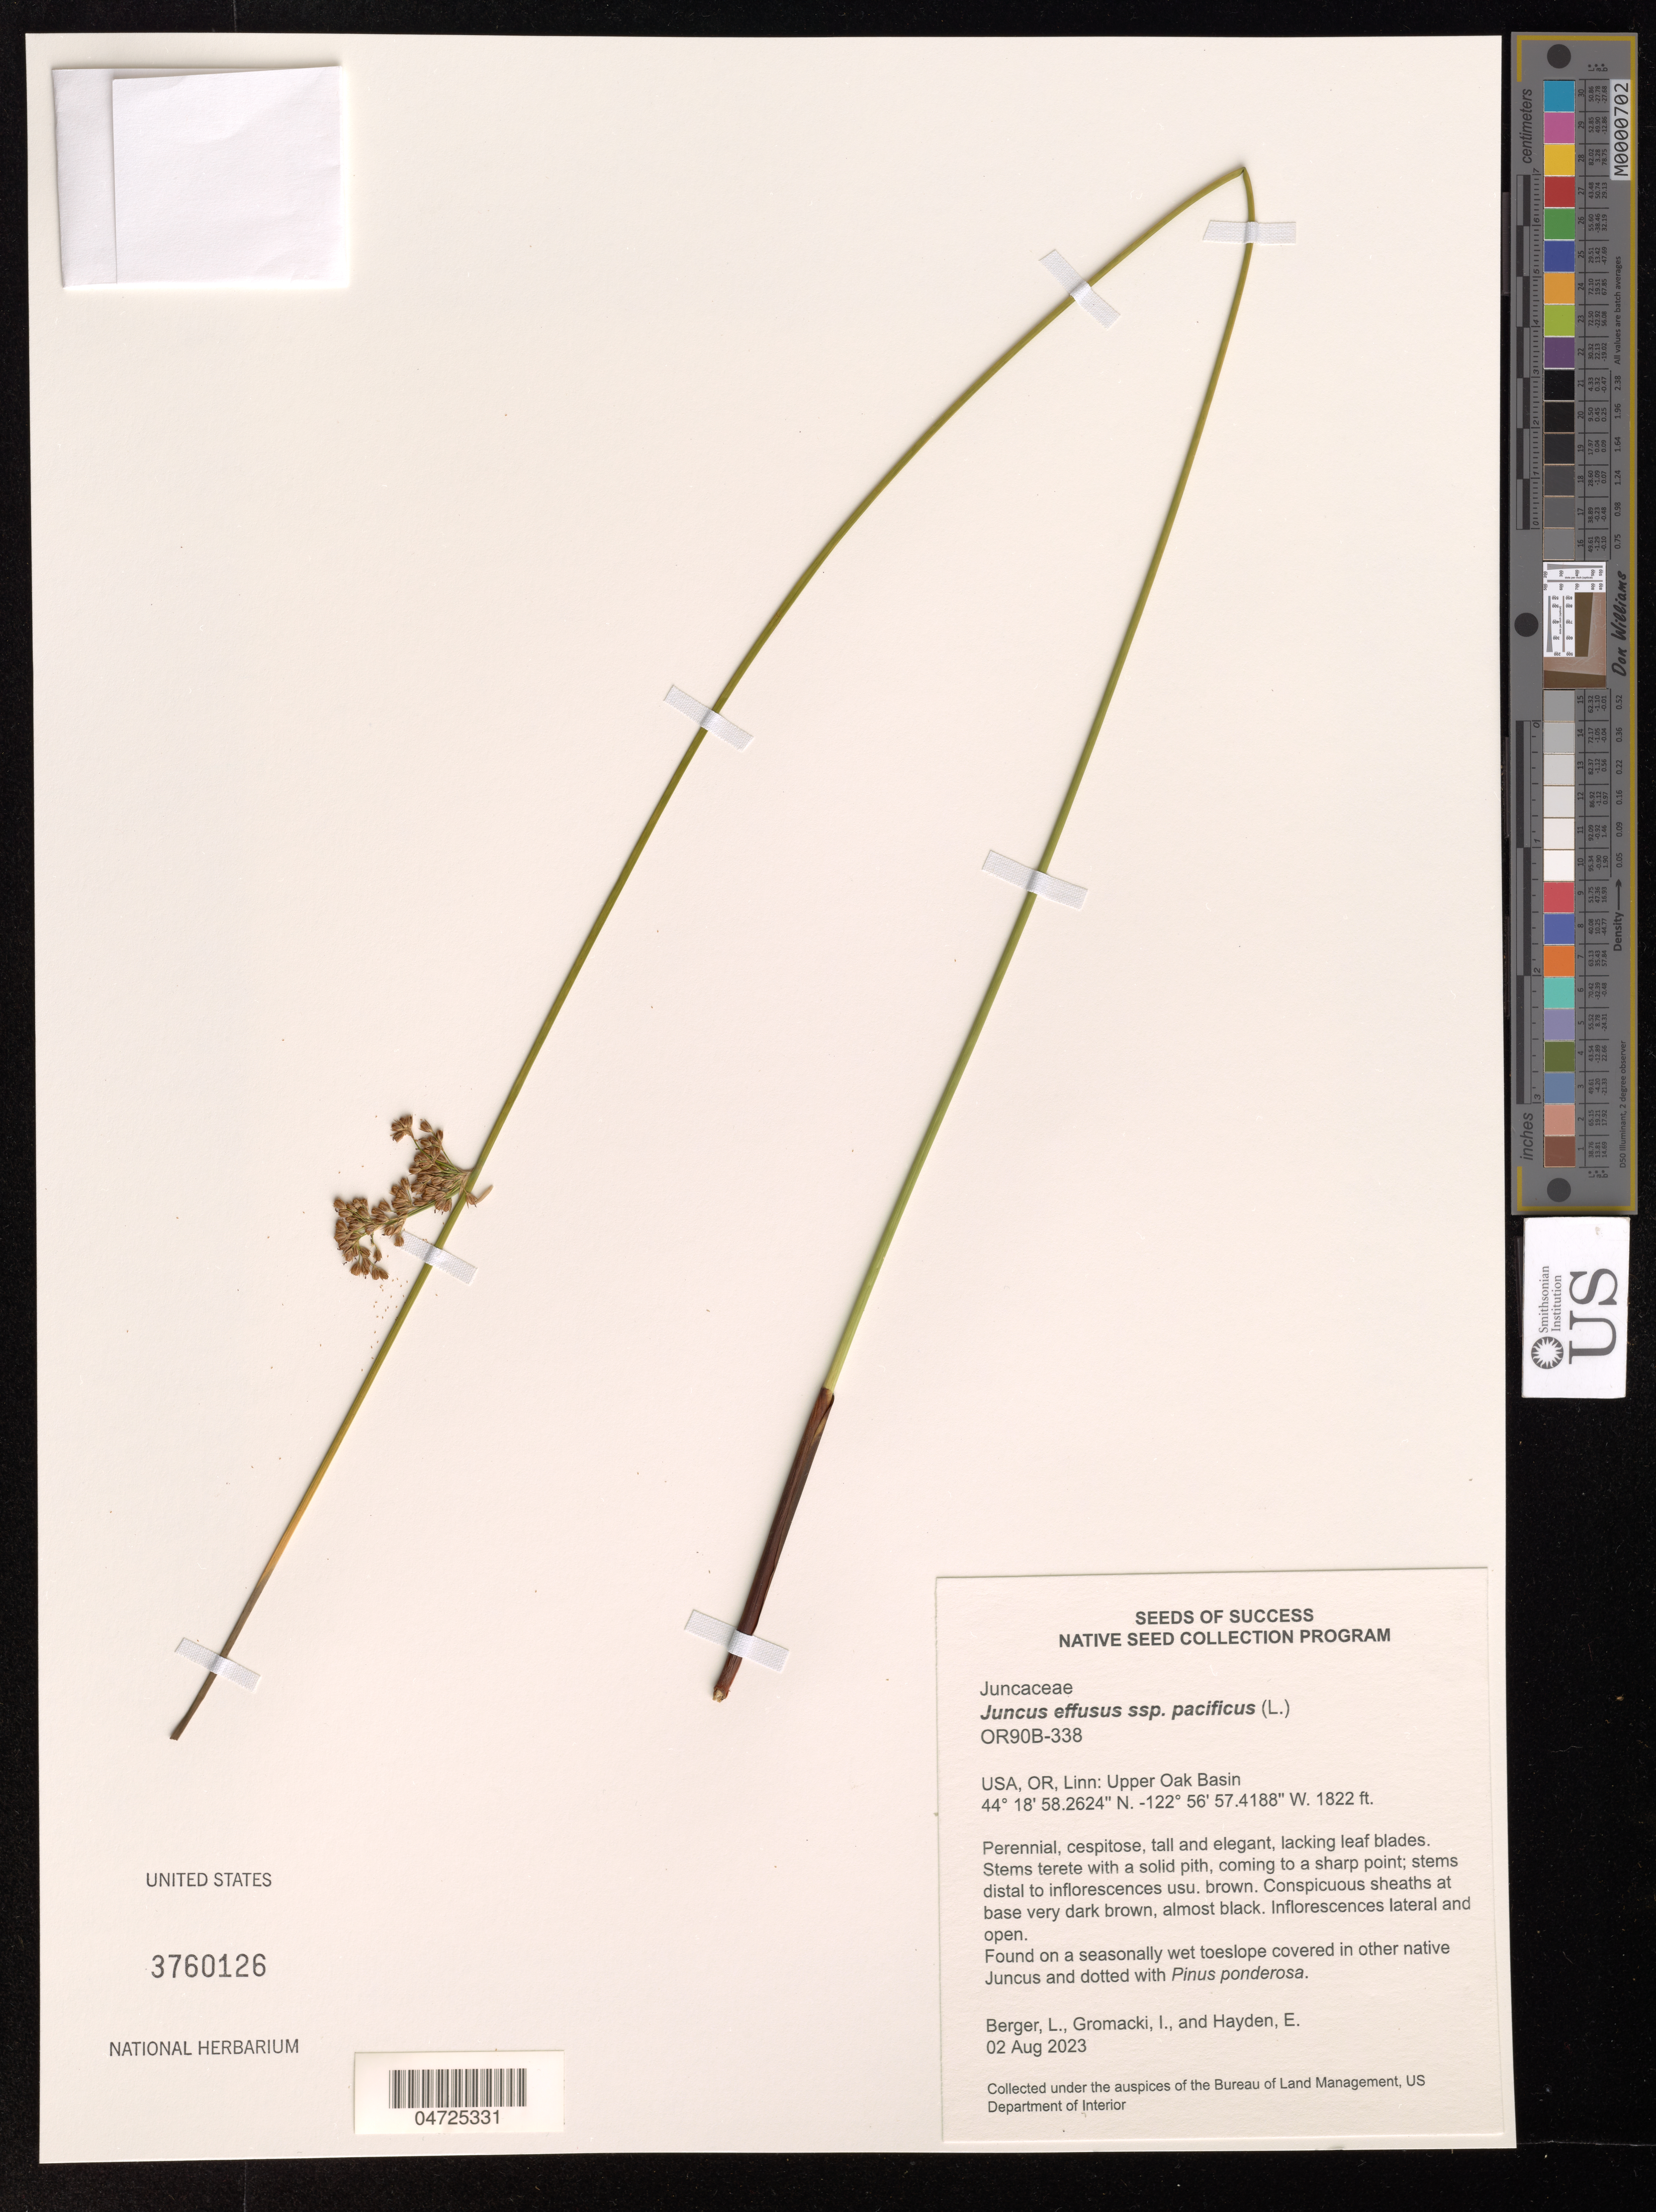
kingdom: Plantae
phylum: Tracheophyta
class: Liliopsida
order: Poales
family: Juncaceae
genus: Juncus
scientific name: Juncus effusus subsp. pacificus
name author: (Fernald & Wiegand) Piper & Beattie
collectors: L. Berger, I. Gromacki & E. Hayden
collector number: OR90B-338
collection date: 2023-08-02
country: United States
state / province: Oregon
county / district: Linn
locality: Linn: Upper Oak Basin.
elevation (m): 555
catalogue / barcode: US 3760126